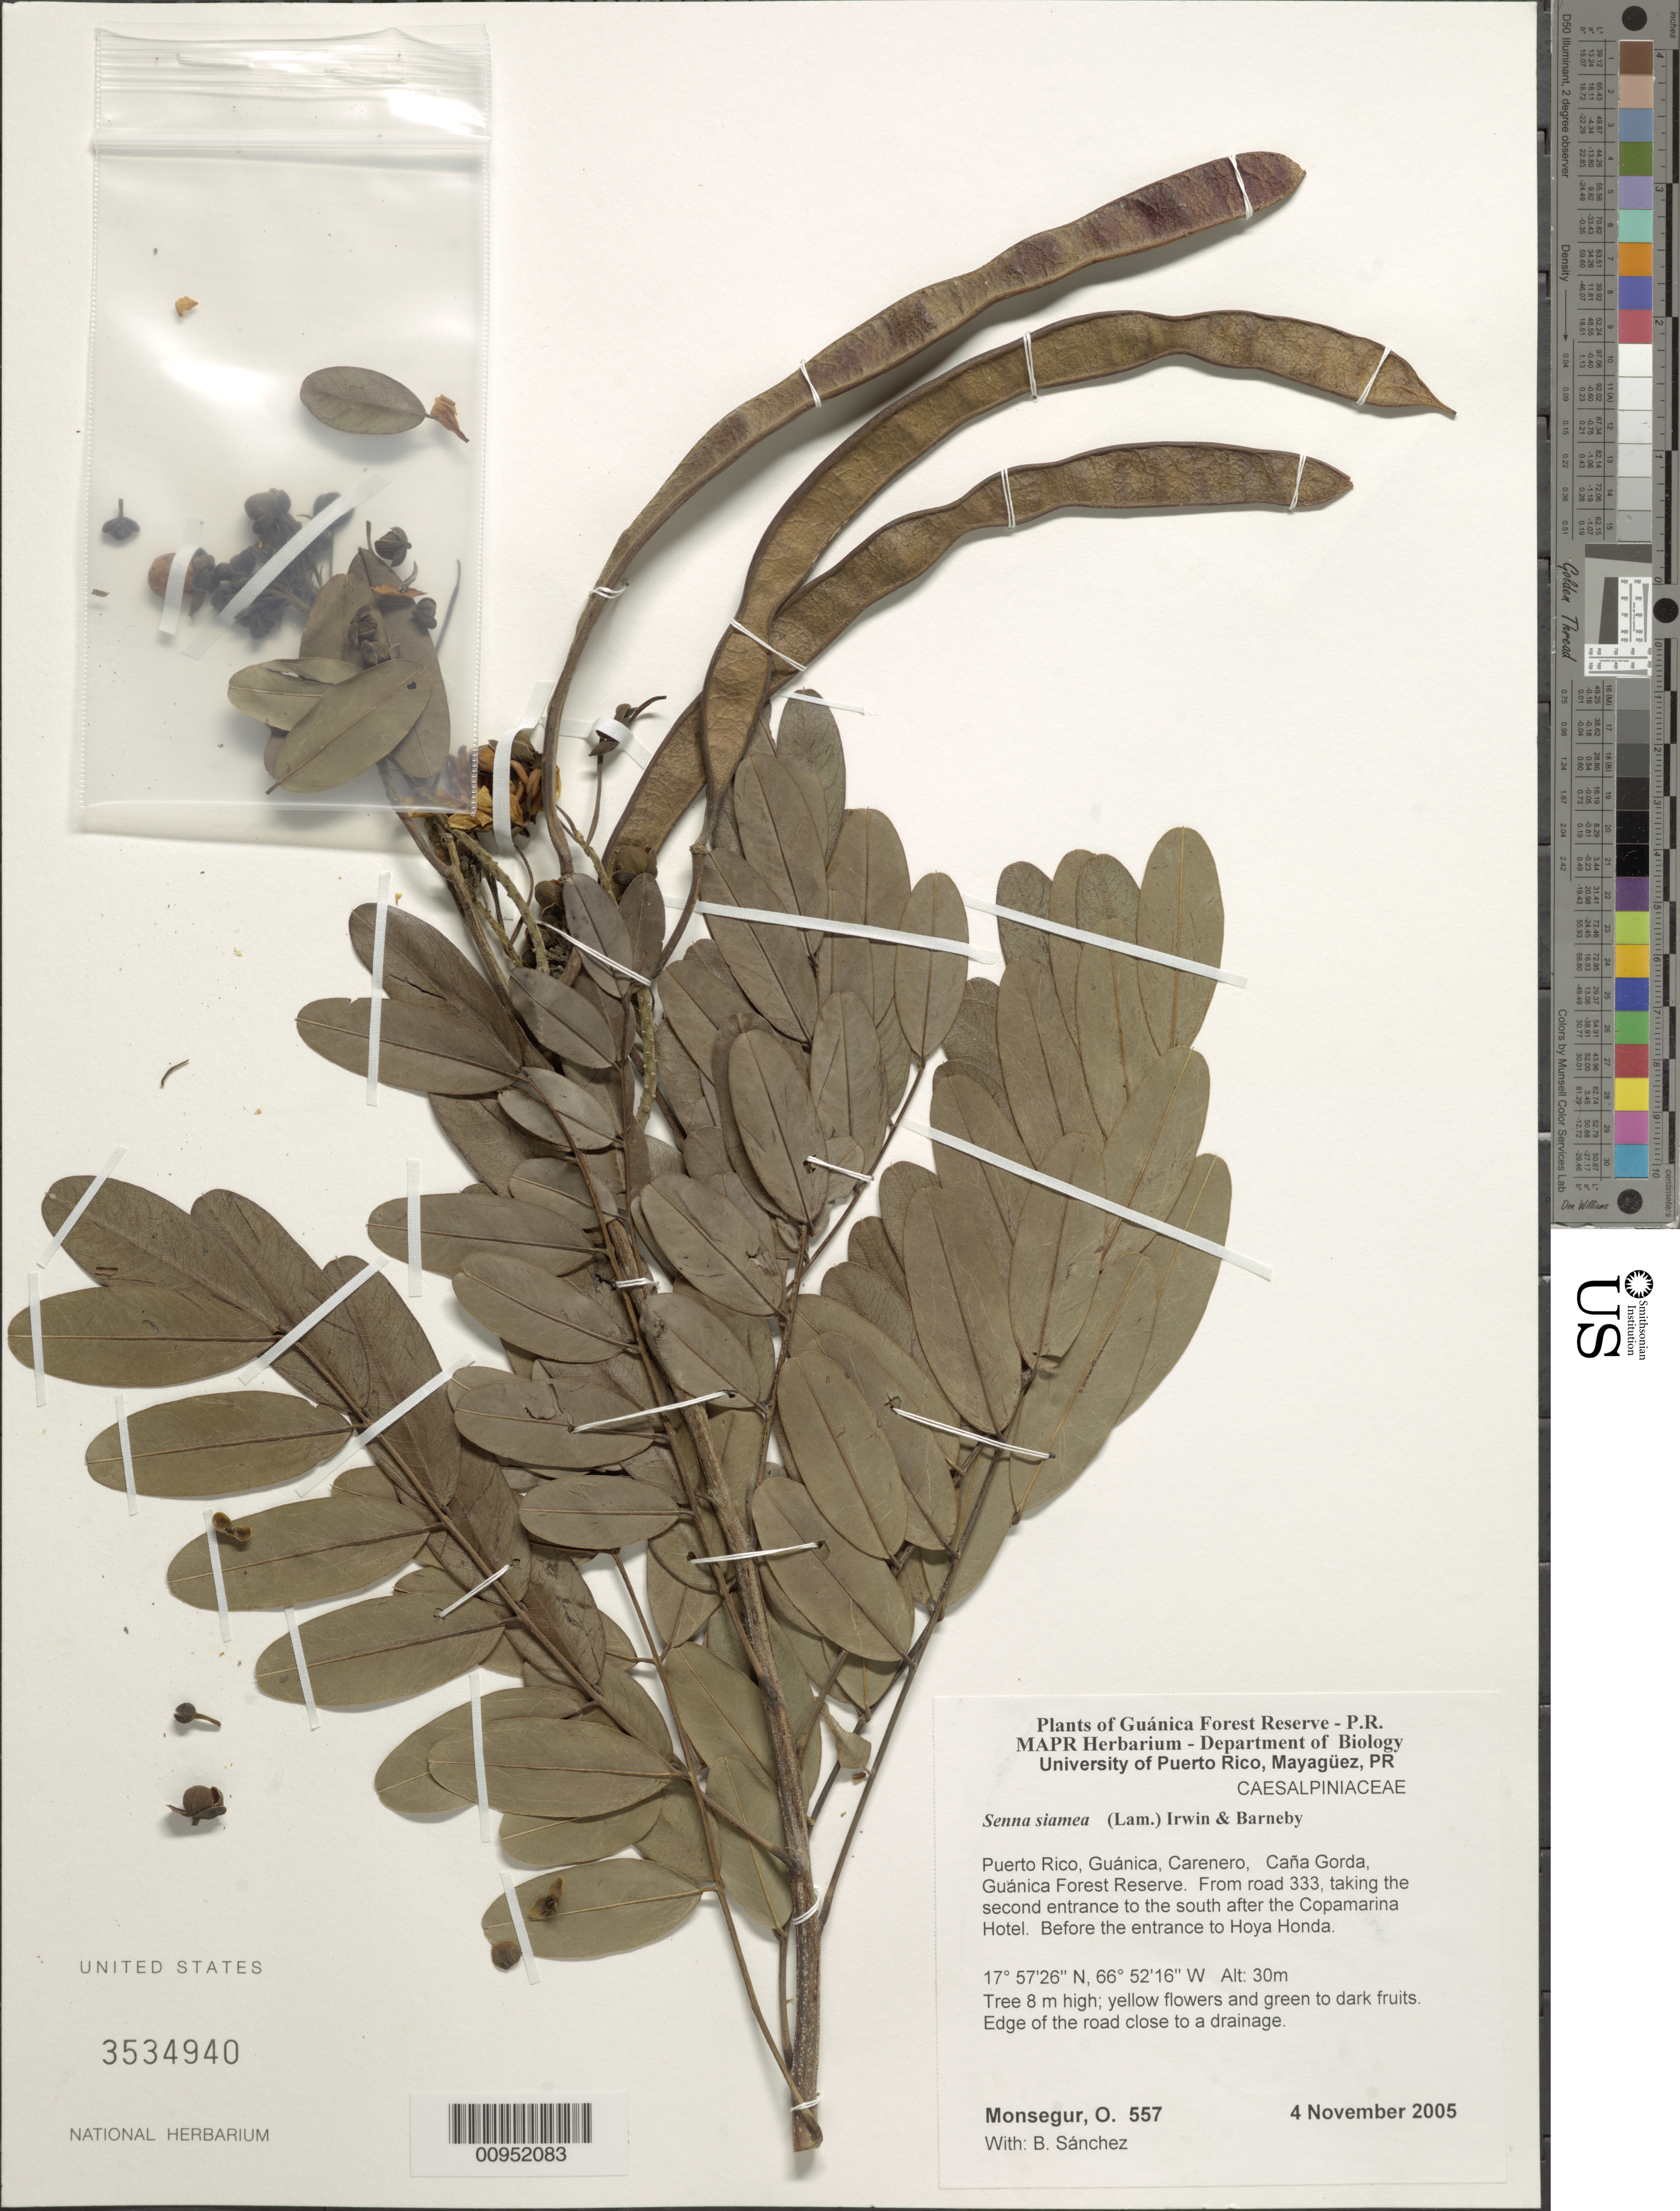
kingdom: Plantae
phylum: Tracheophyta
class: Magnoliopsida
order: Fabales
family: Fabaceae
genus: Senna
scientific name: Senna siamea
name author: (Lam.) H.S. Irwin & Barneby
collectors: O. Monsegur & B. Sánchez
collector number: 557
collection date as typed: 04 Nov 2005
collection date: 2005-11-04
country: Puerto Rico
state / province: Guánica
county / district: Carenero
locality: Guánica Forest Reserve. Caña Gorda, From road 333, taking the second entrance to the south after the Copamarina Hotel. Before the entrance to Hoya Honda.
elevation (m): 30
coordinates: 17.57257, 66.52157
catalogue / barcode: US 3534940